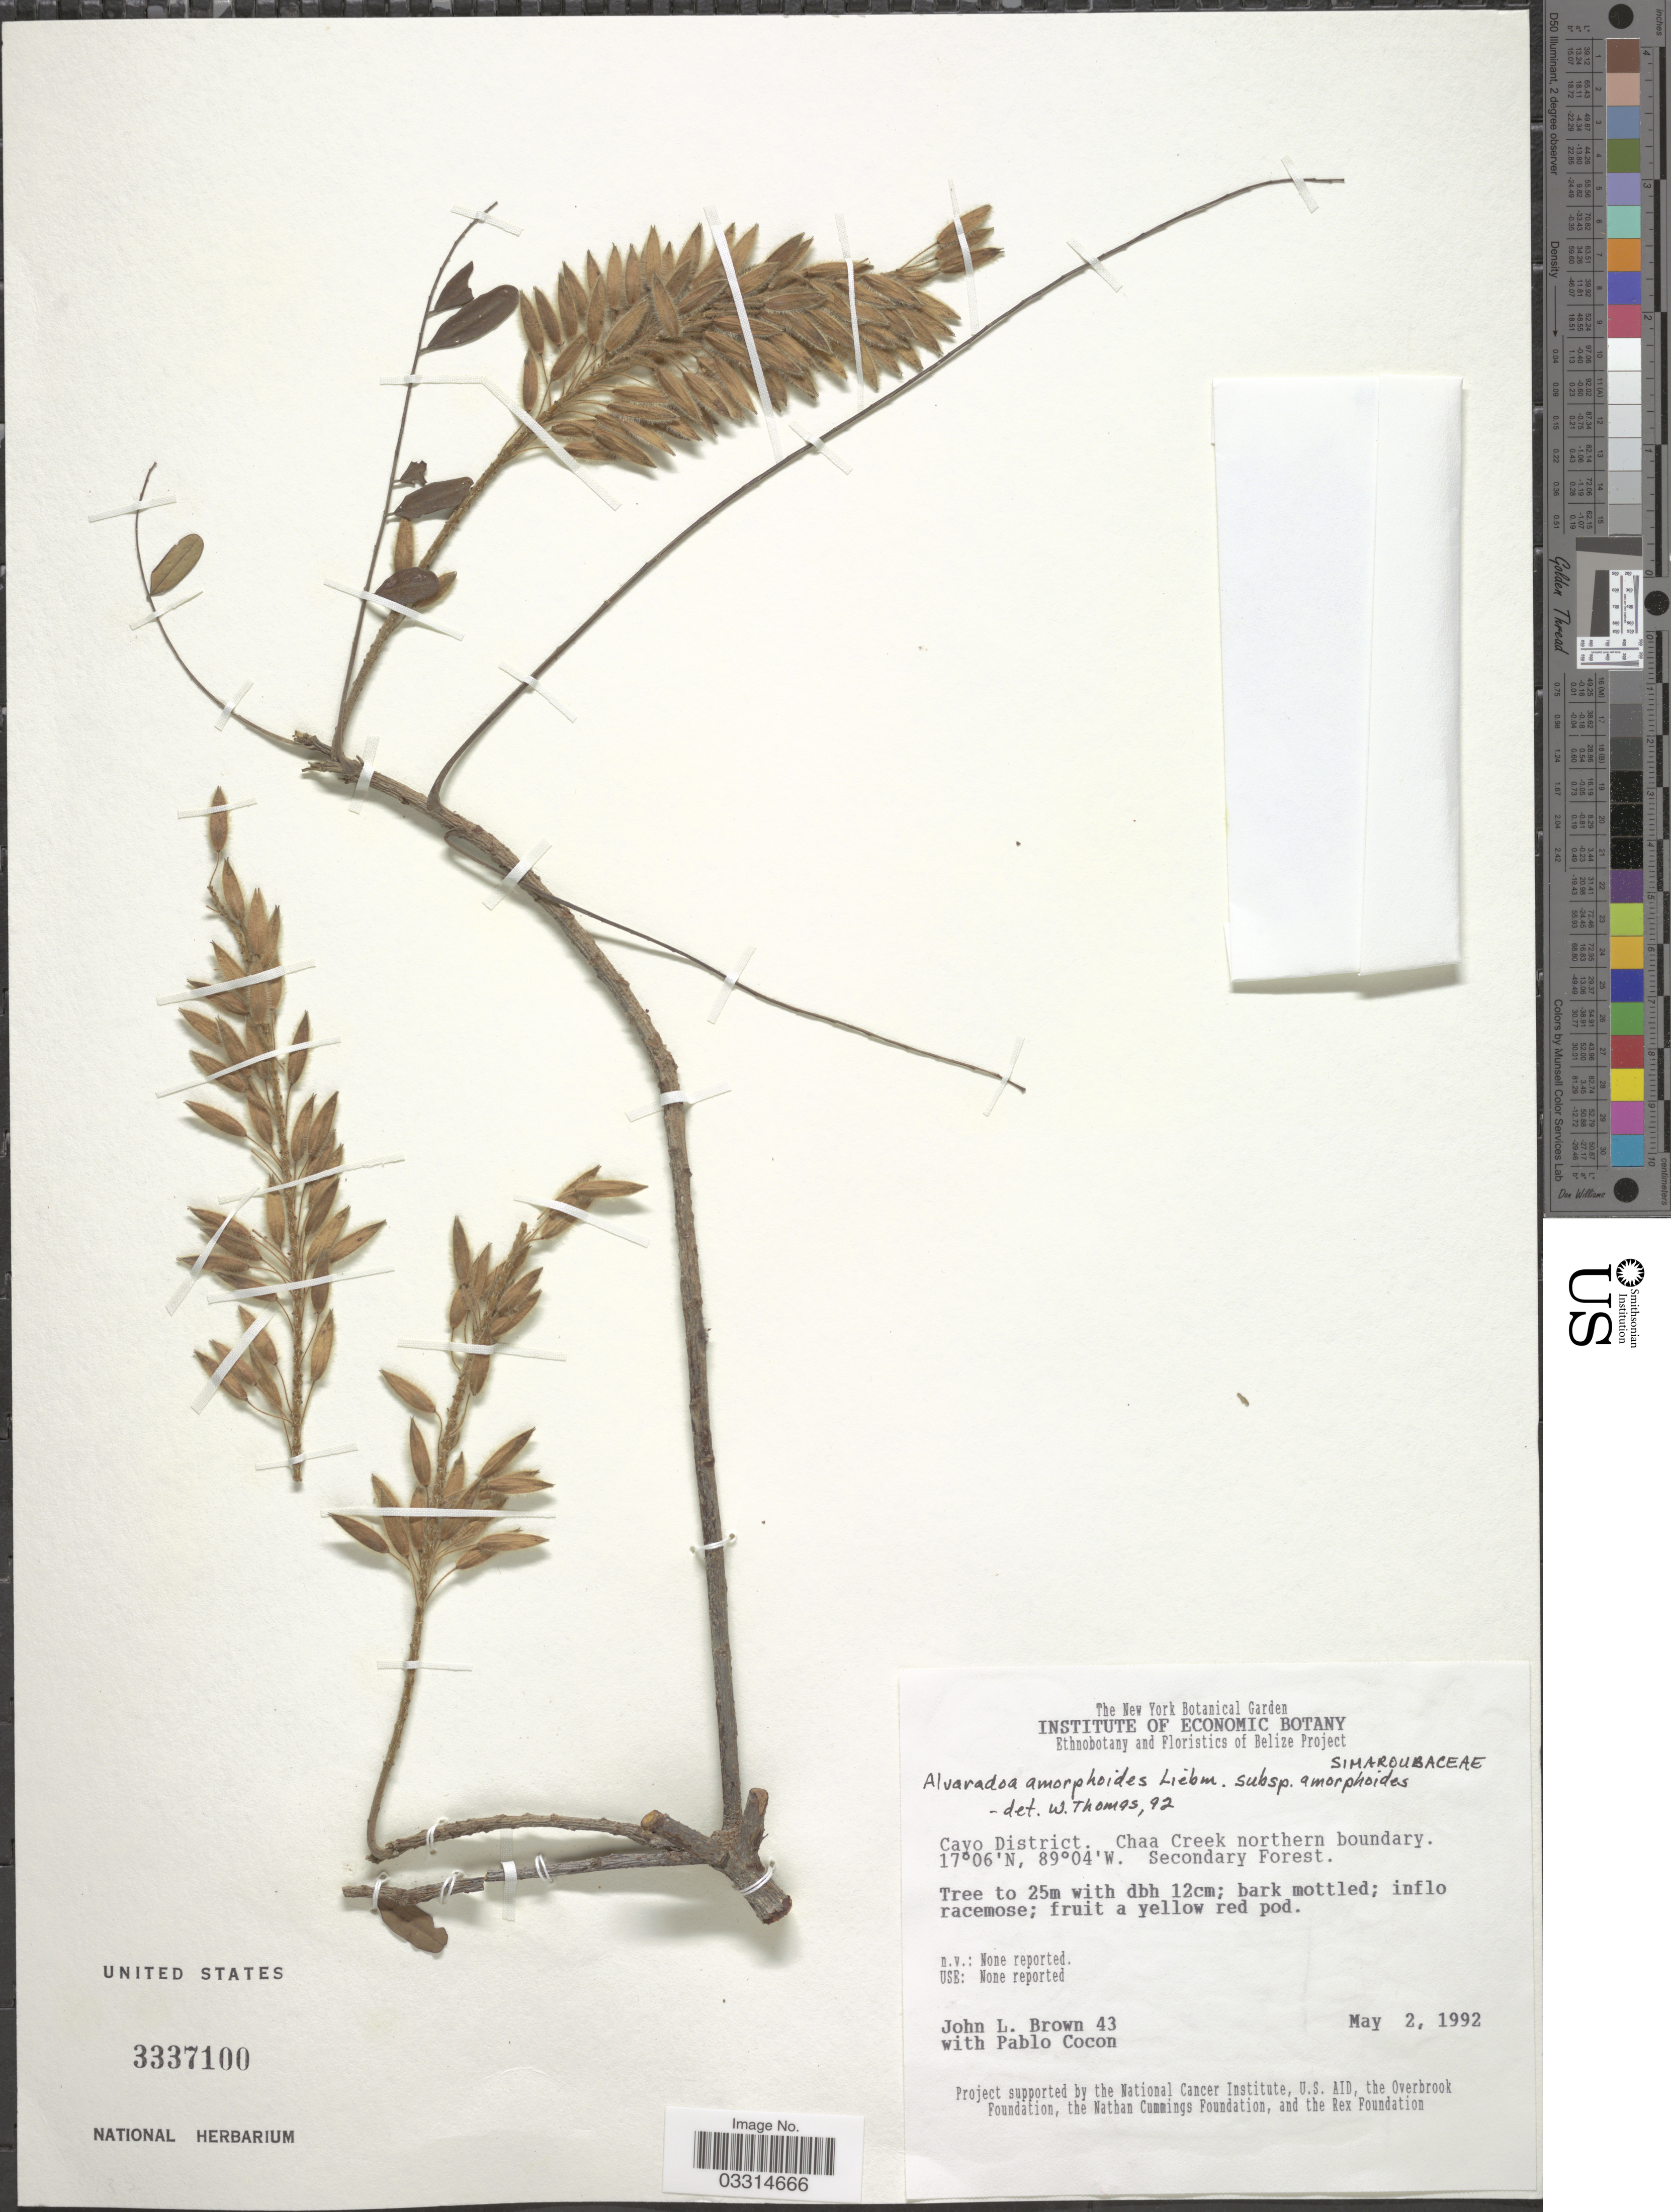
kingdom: Plantae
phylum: Tracheophyta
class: Magnoliopsida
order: Picramniales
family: Picramniaceae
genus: Alvaradoa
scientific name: Alvaradoa amorphoides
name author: Liebm.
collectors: J. L. Brown & P. Cocon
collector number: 43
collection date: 1992-05-02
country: Belize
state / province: Cayo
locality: Cayo District. Chaa Creek northern boundary.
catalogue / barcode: US 3337100